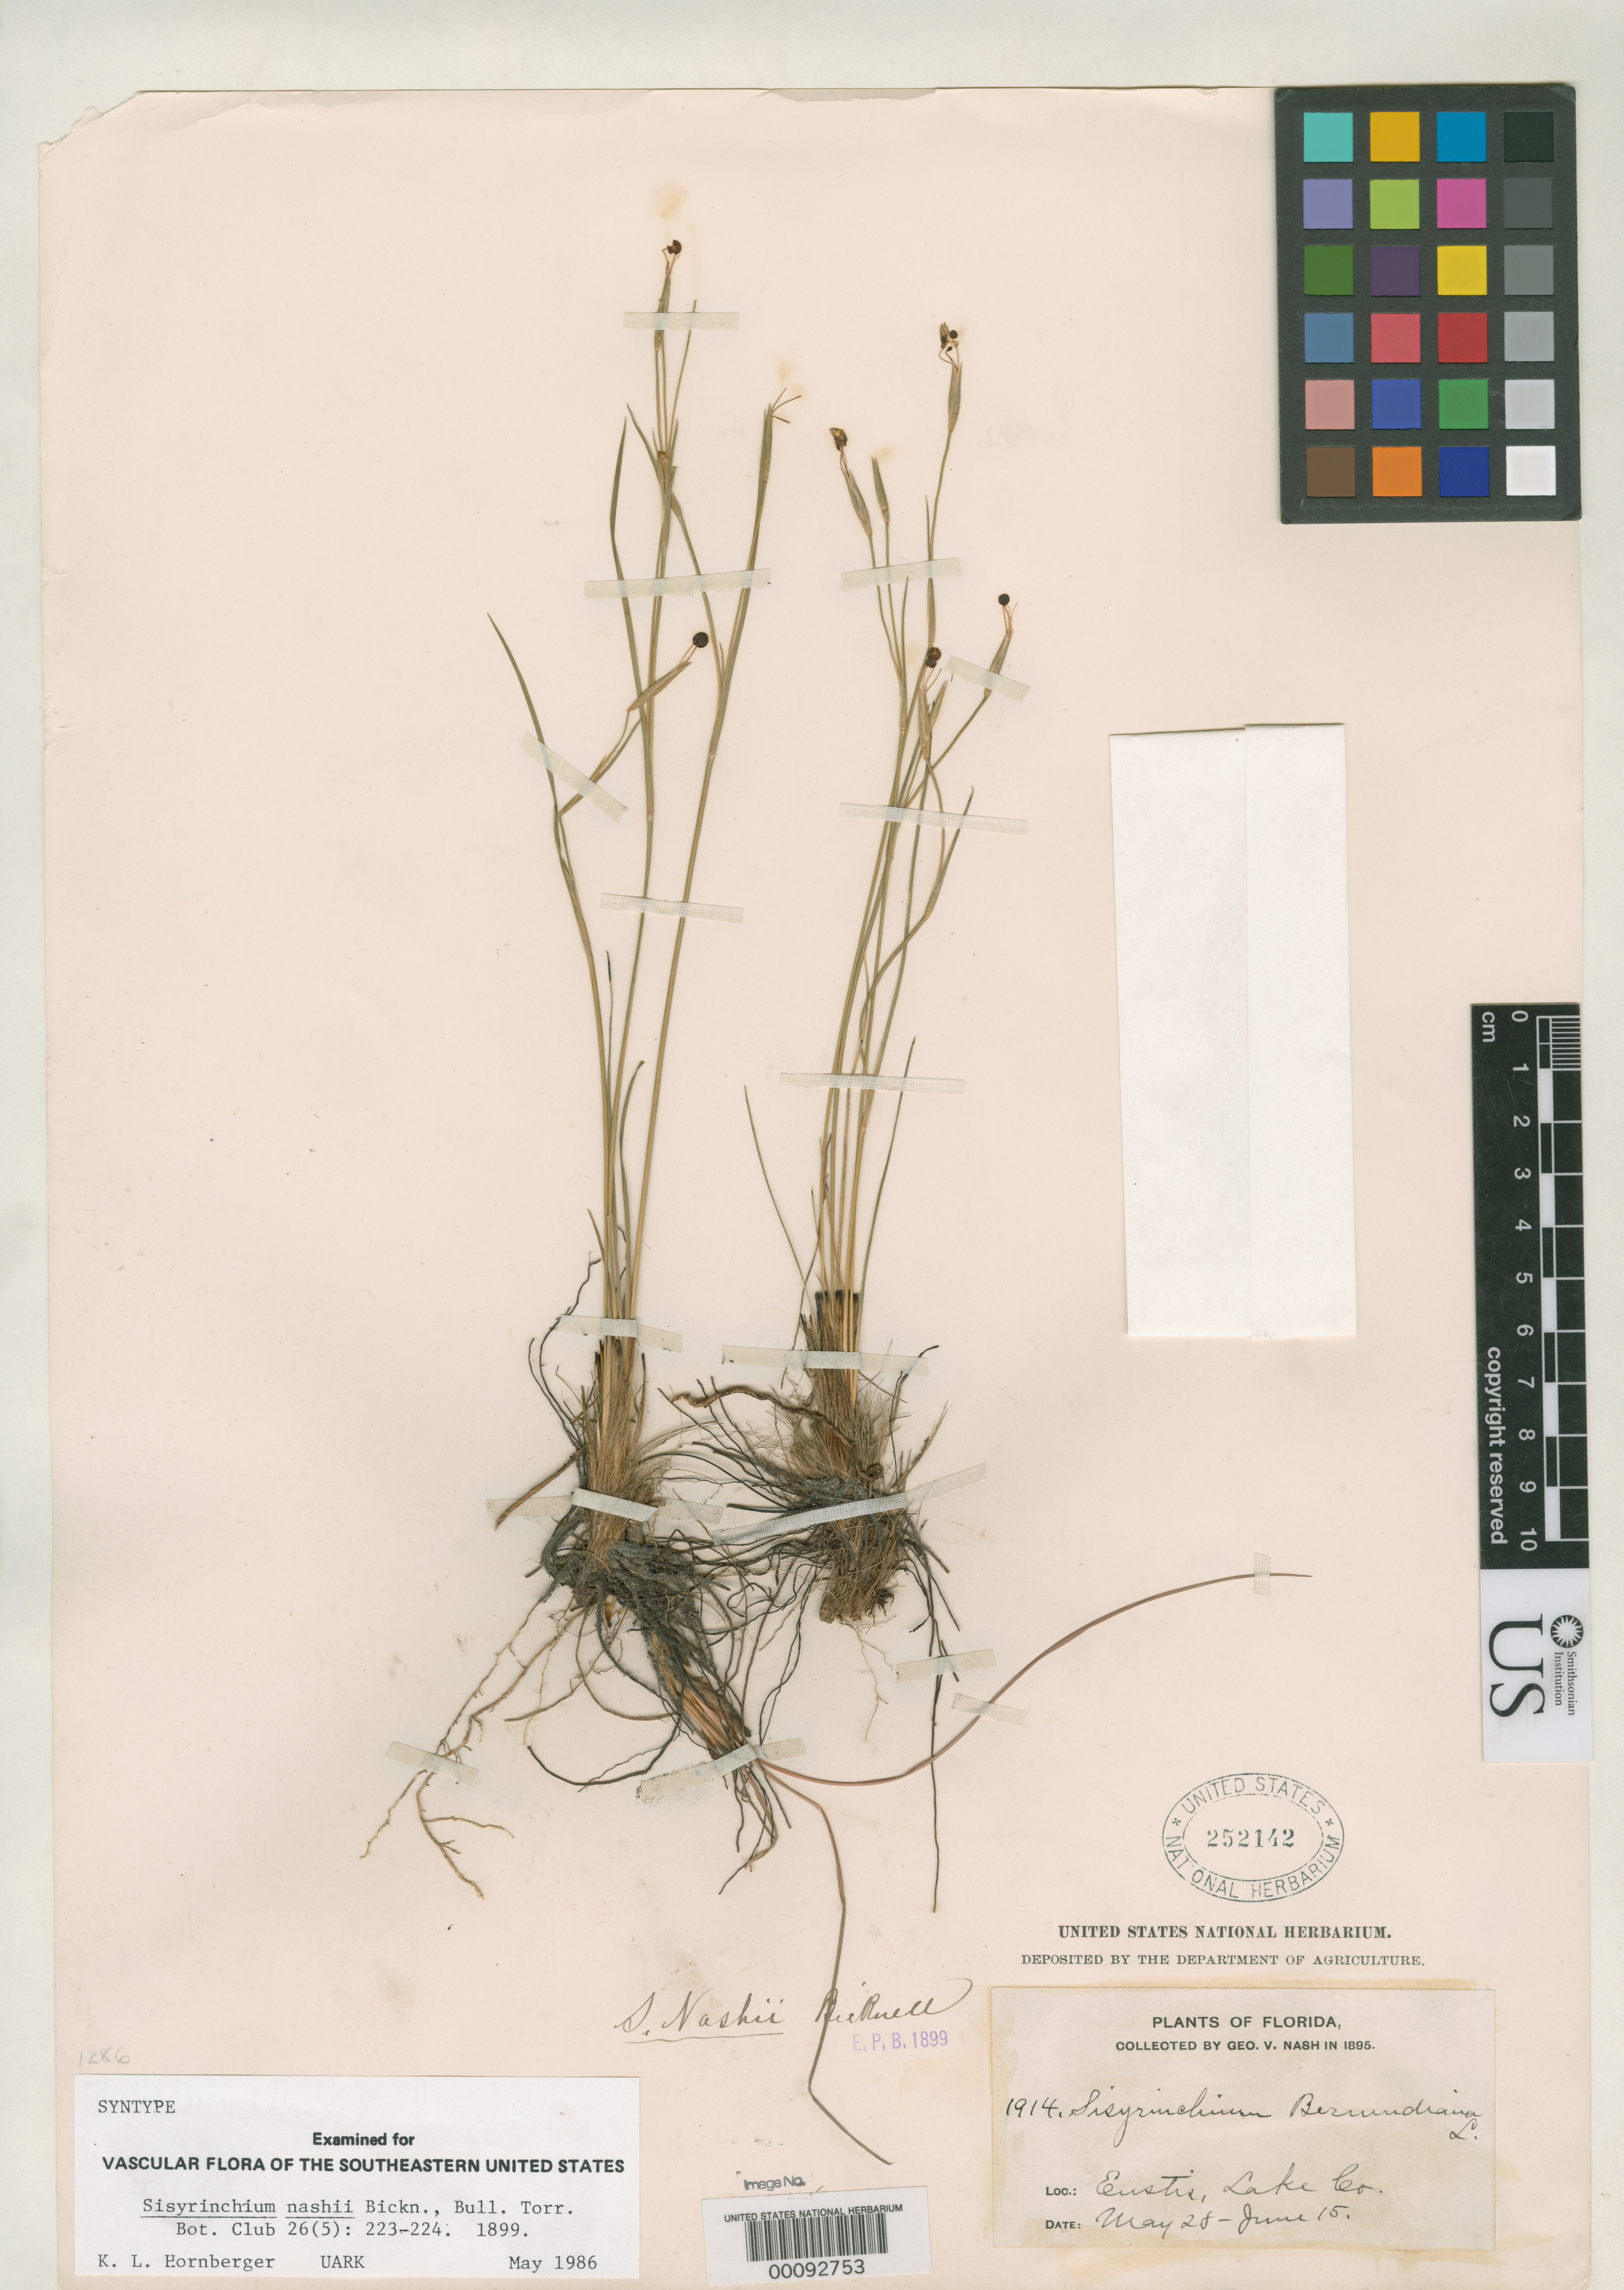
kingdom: Plantae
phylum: Tracheophyta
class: Liliopsida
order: Asparagales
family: Iridaceae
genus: Sisyrinchium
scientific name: Sisyrinchium nashii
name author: E.P. Bicknell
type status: Syntype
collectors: G. V. Nash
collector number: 1914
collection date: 1895-05-28/1895-06-15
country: United States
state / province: Florida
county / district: Lake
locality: Eustis, Lake Co.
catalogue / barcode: US 252142